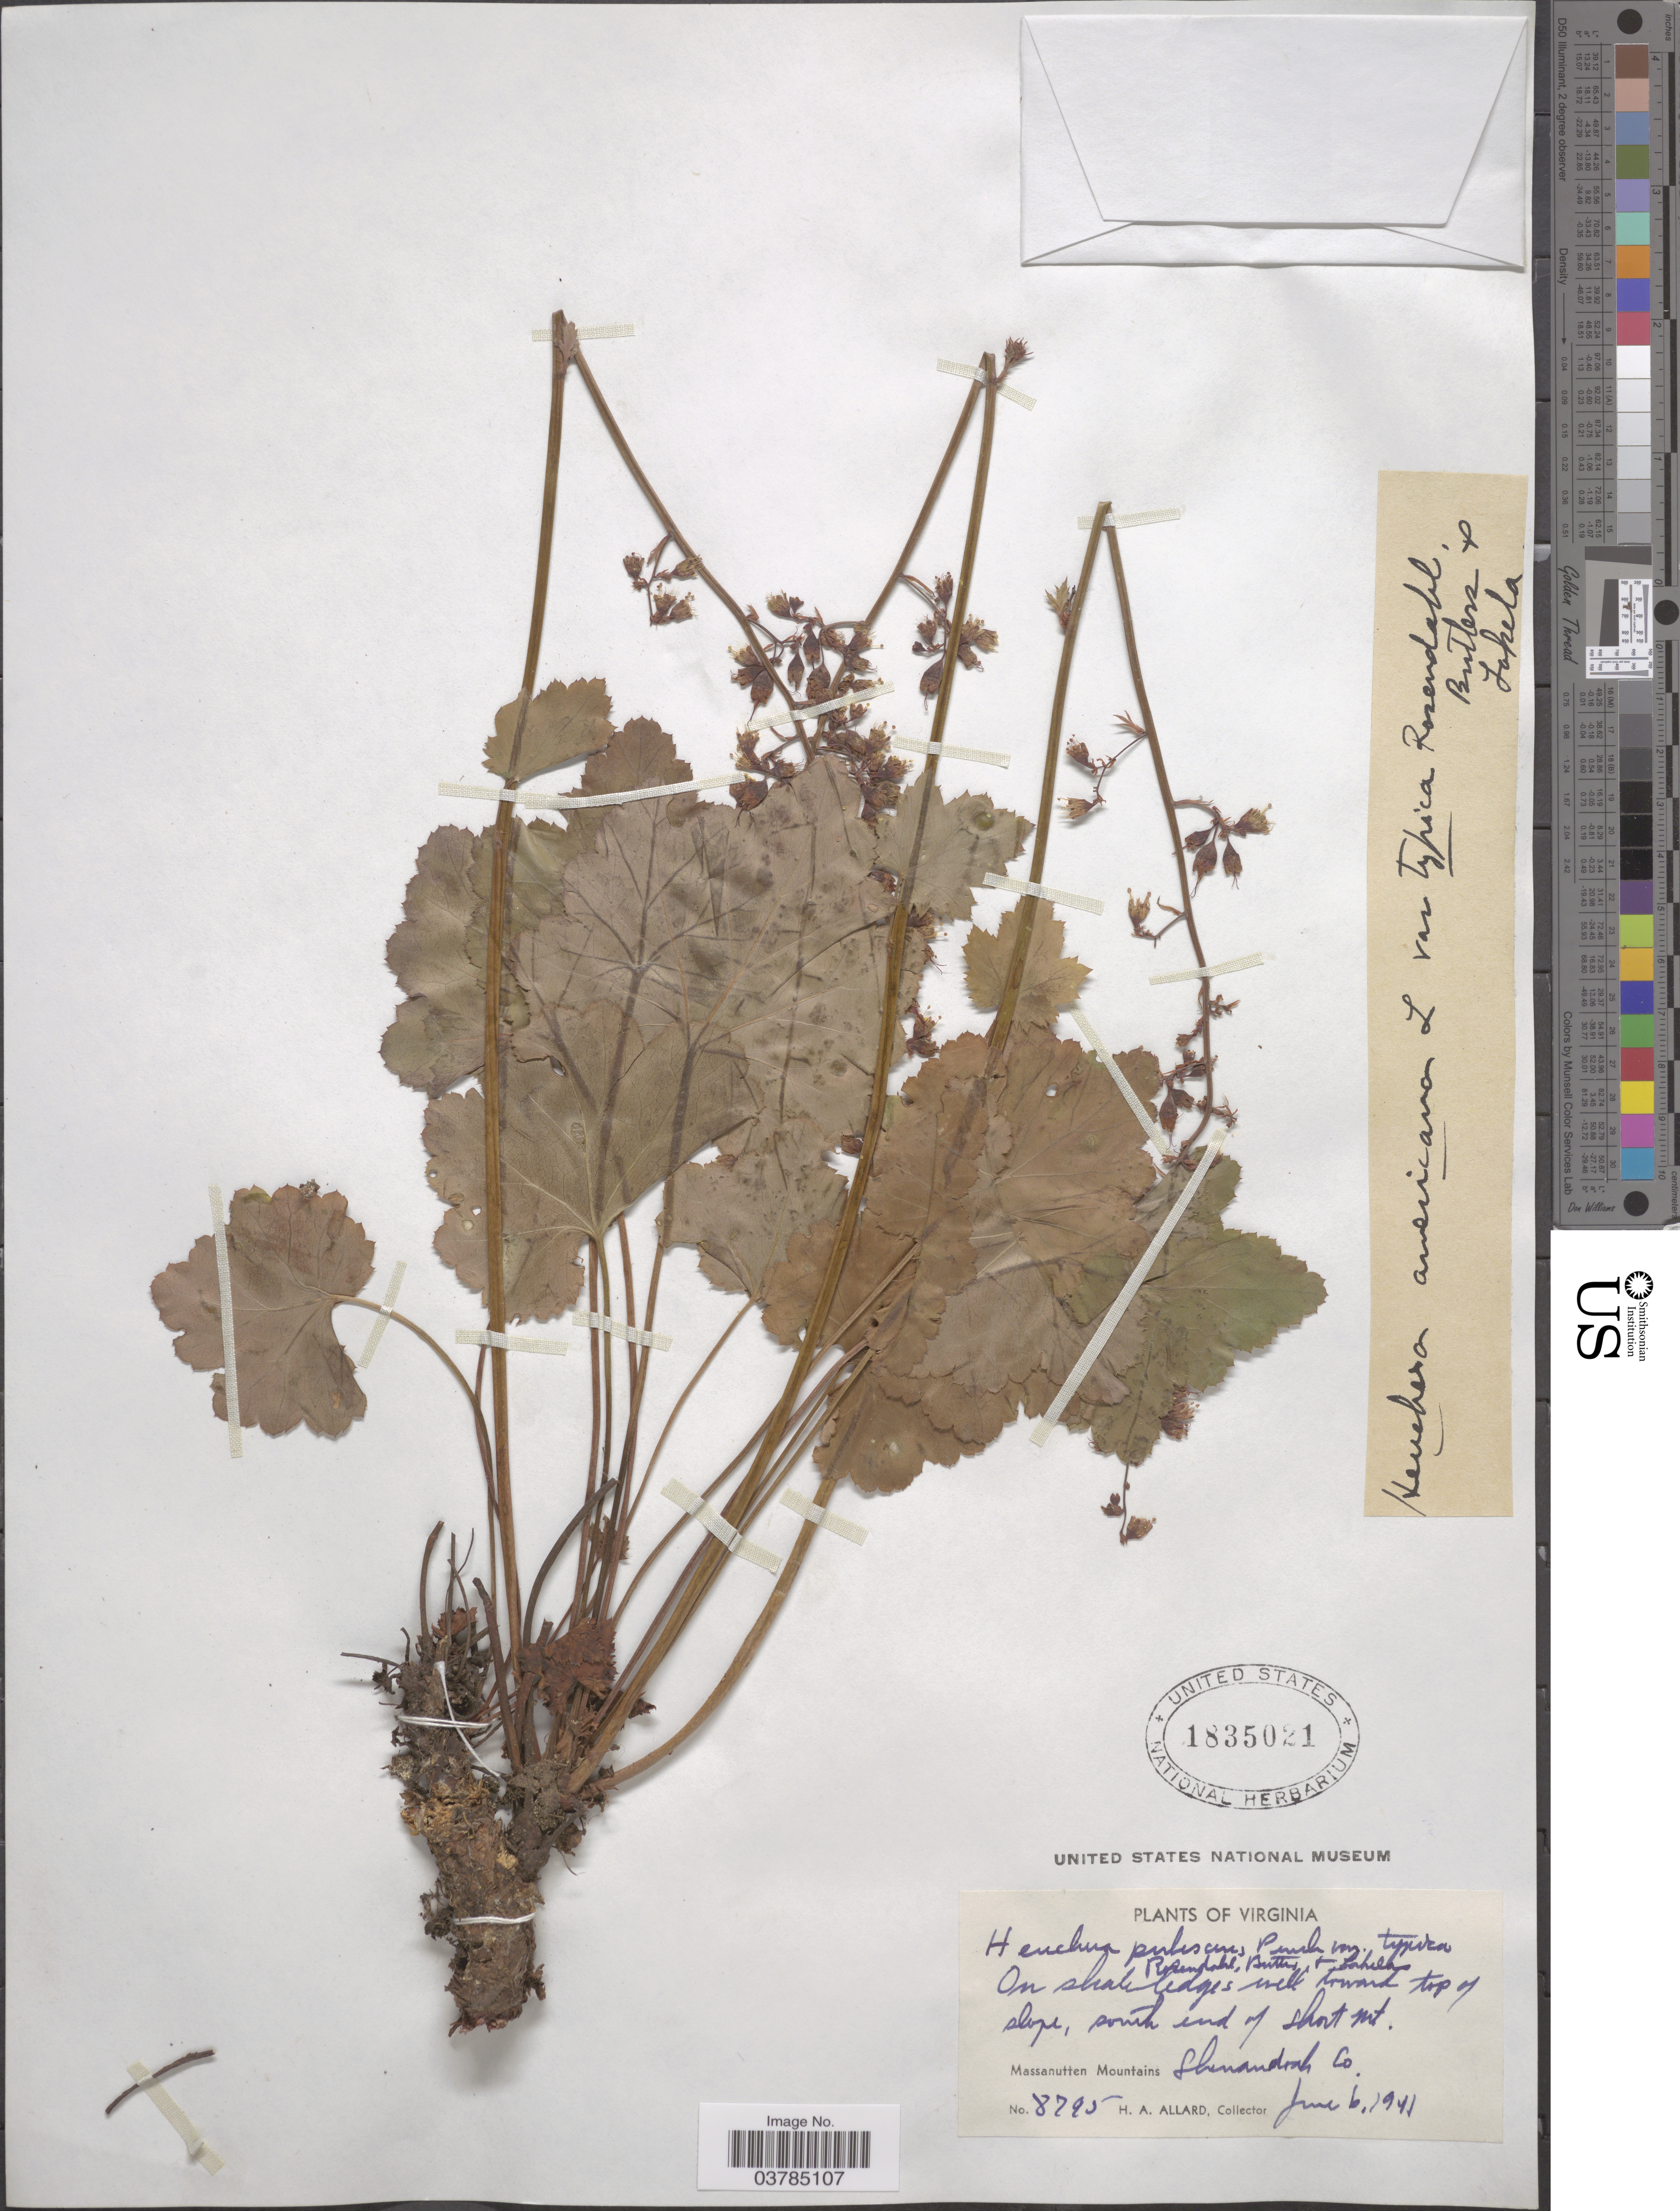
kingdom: Plantae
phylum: Tracheophyta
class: Magnoliopsida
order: Saxifragales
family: Saxifragaceae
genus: Heuchera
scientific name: Heuchera pubescens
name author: Pursh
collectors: H. A. Allard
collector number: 8795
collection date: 1941-06-06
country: United States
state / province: Virginia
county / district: Shenandoah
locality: South end of Short Mt. Massanutten Mountains Shenandoah Co.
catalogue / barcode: US 1835021